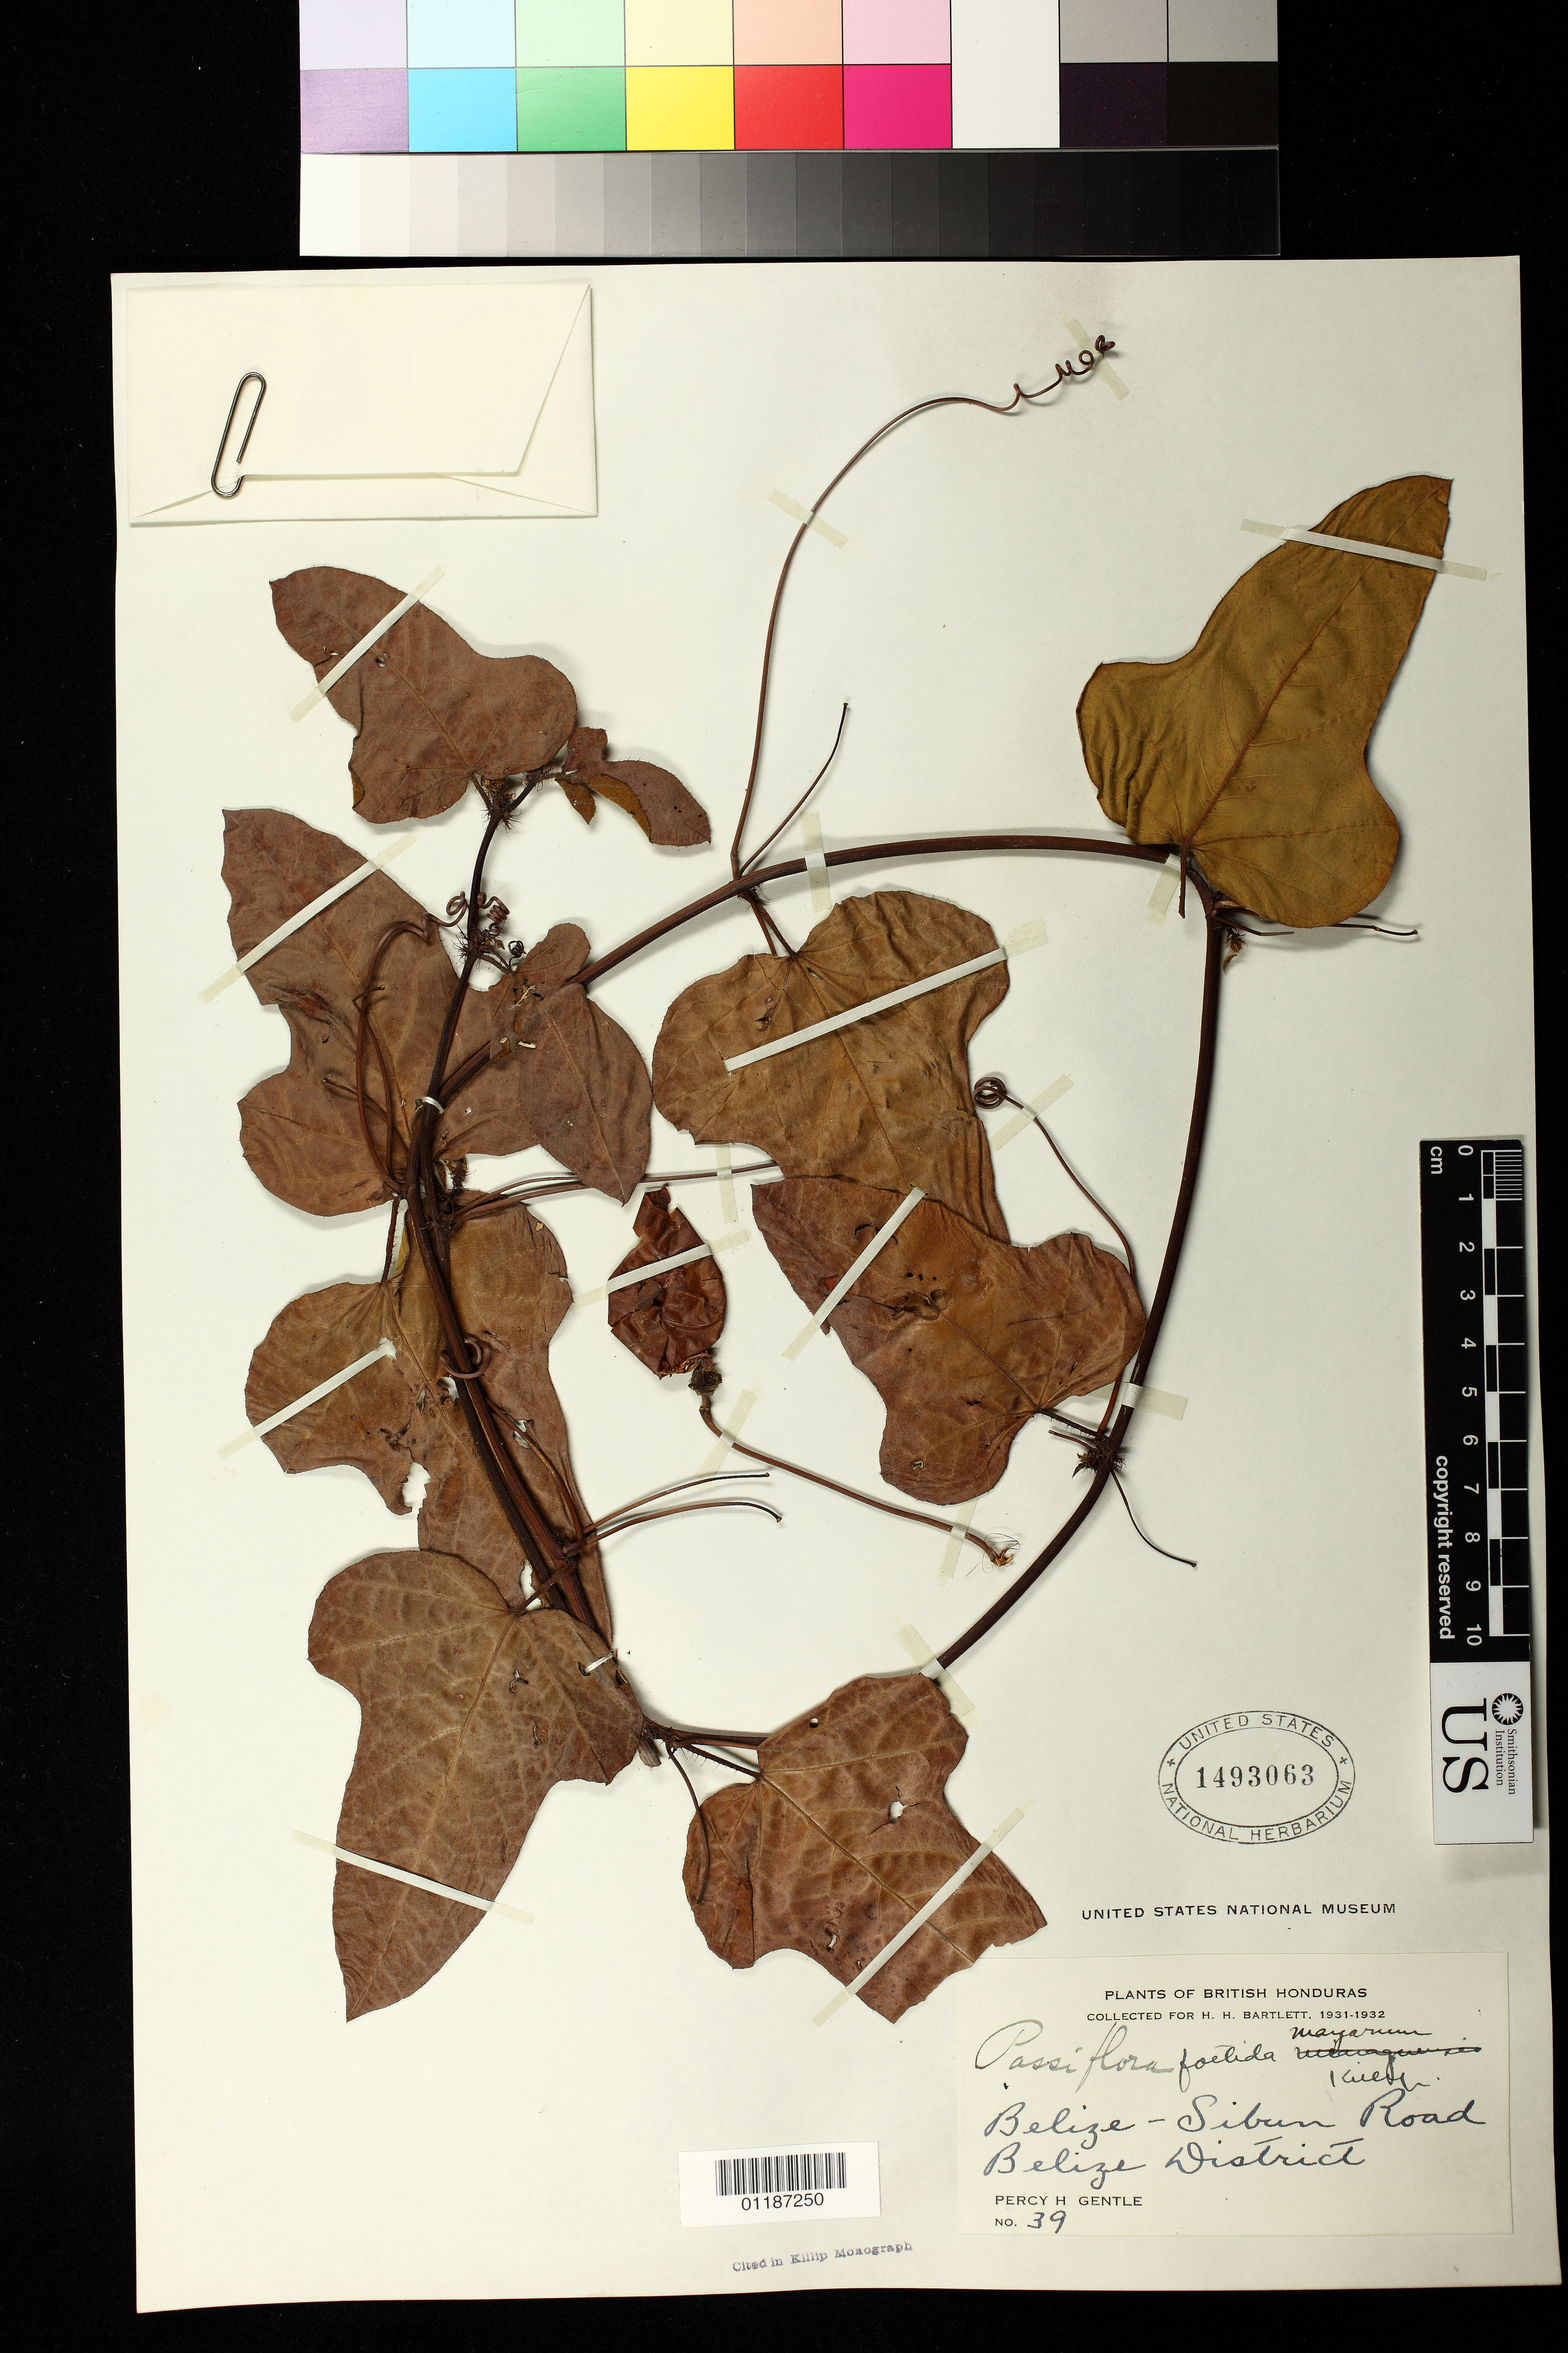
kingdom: Plantae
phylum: Tracheophyta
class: Magnoliopsida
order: Malpighiales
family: Passifloraceae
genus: Passiflora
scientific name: Passiflora foetida var. mayarum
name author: Killip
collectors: P. H. Gentle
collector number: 39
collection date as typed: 1931 to -- --- 1932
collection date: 1931/1932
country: Belize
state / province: Belize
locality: Belize-Sibun Road, Belize District.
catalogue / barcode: US 1493063